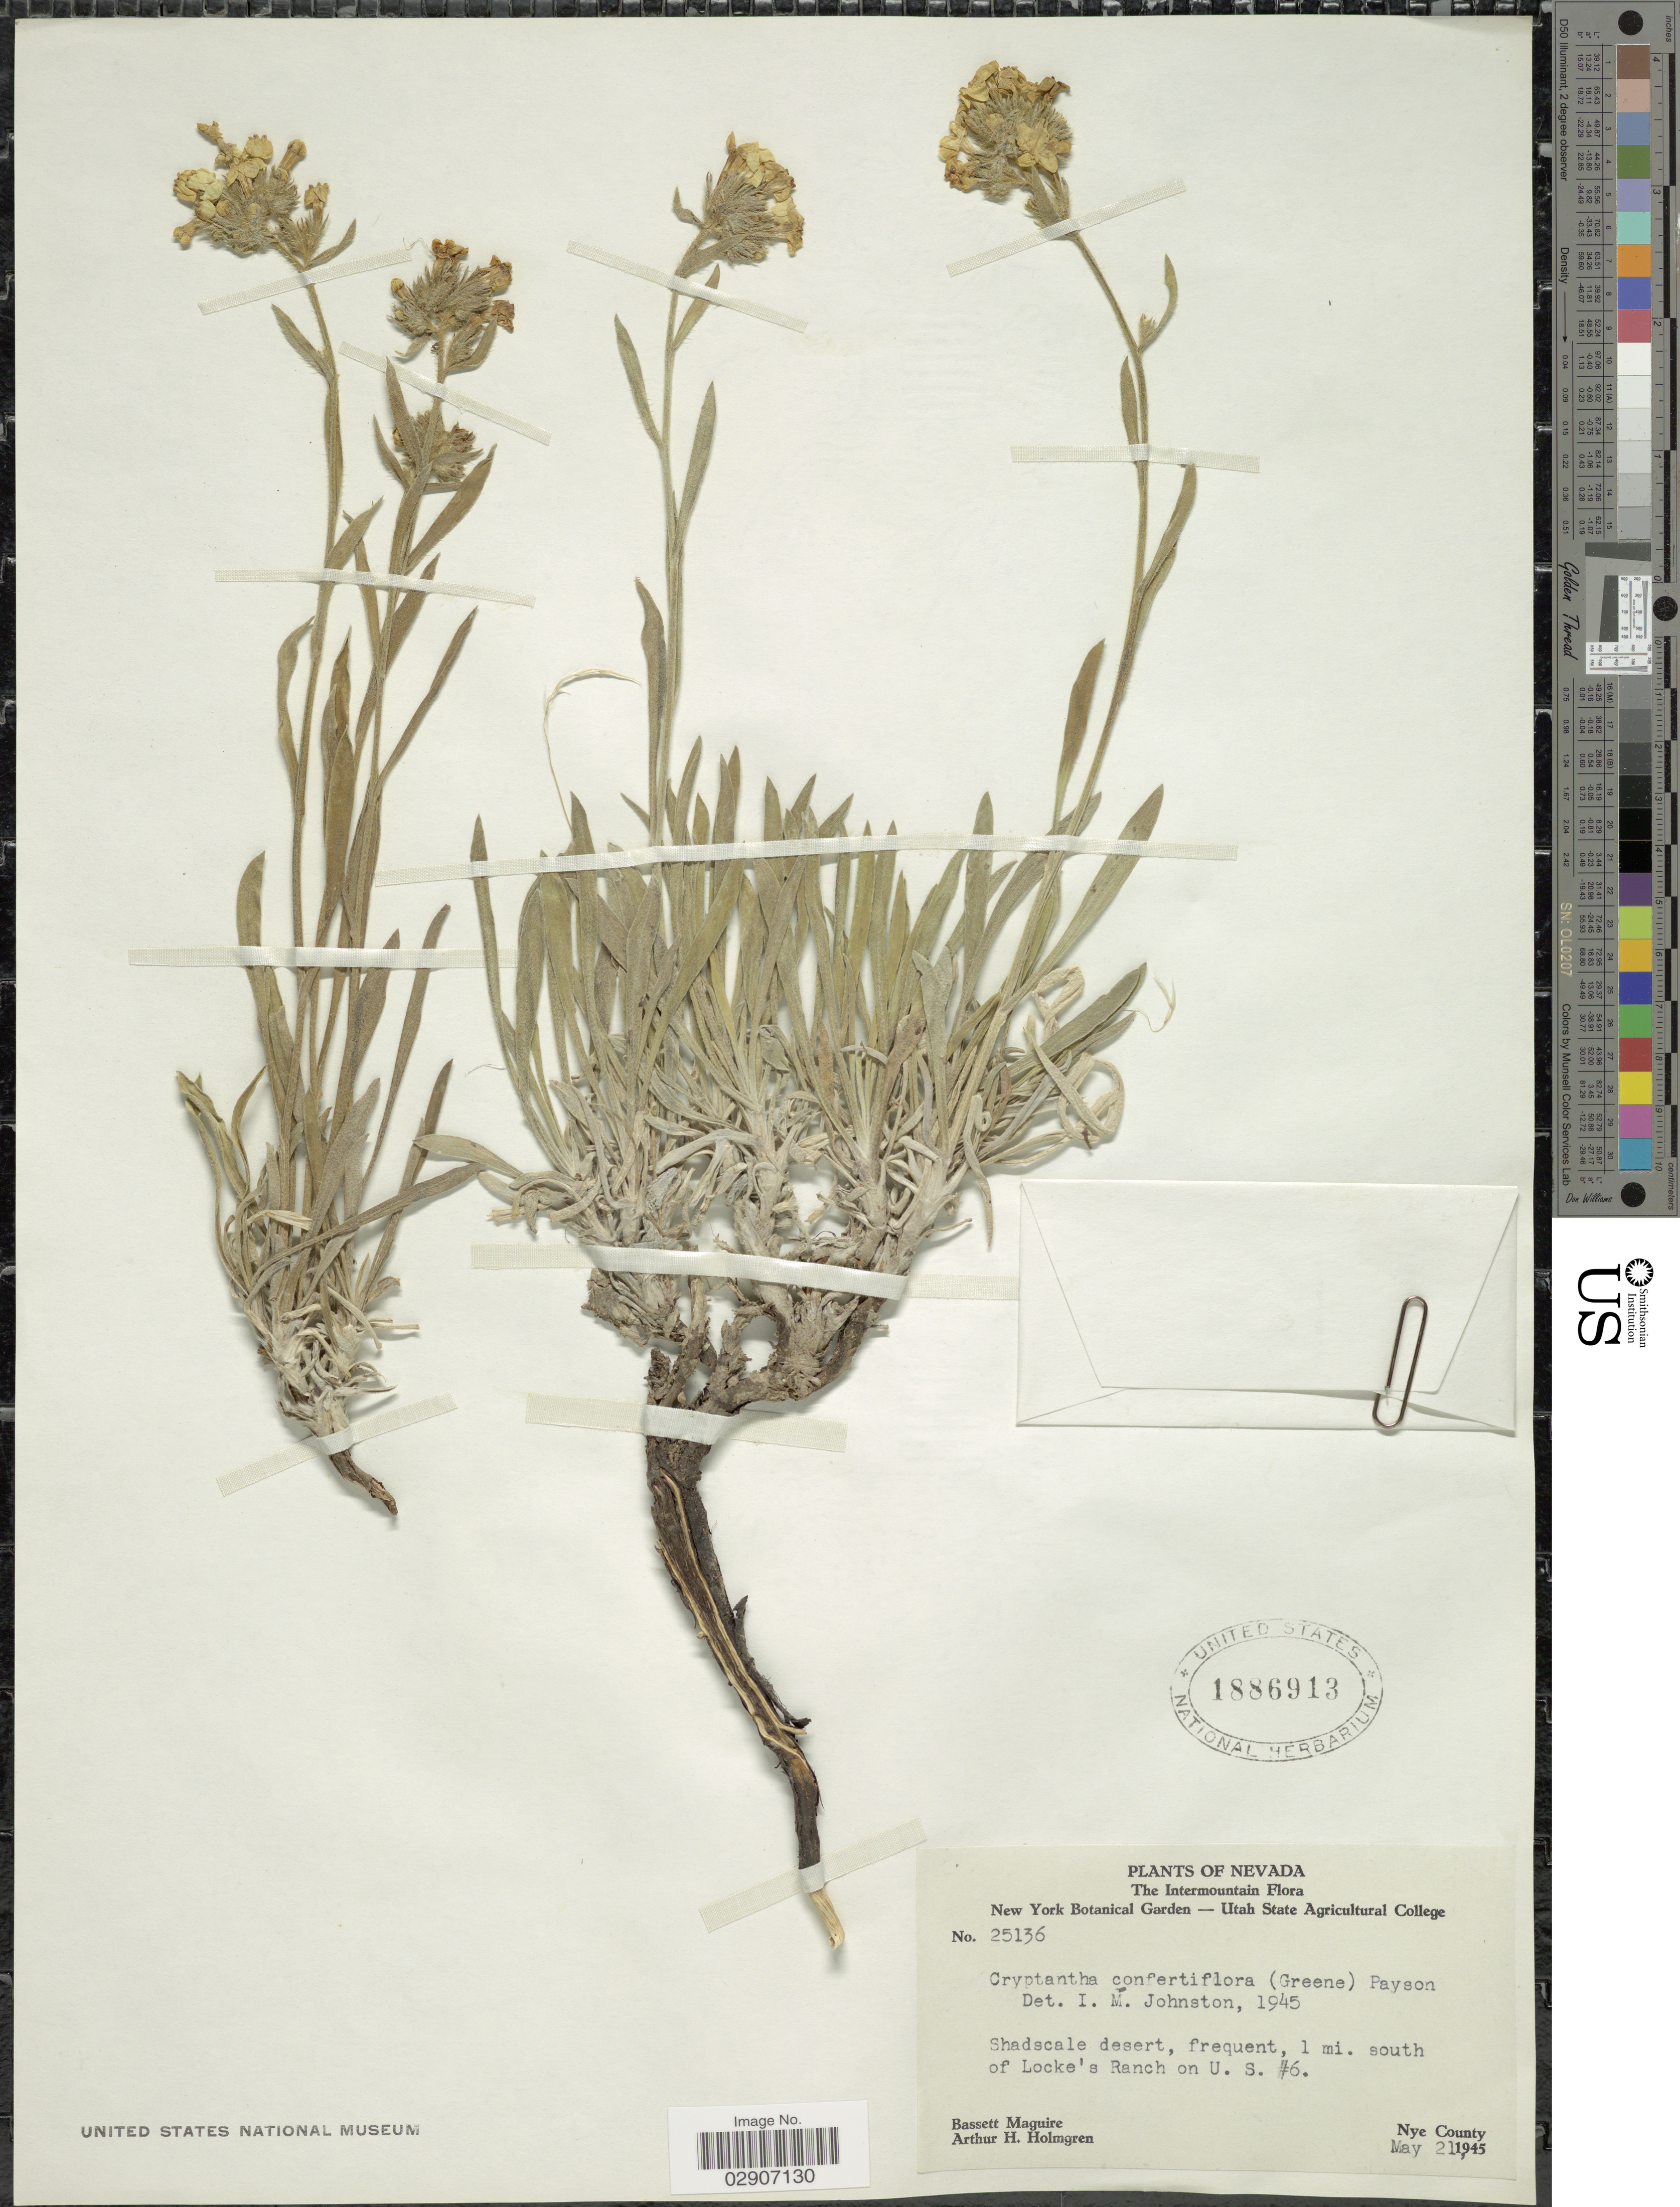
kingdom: Plantae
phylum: Tracheophyta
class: Magnoliopsida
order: Boraginales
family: Boraginaceae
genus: Cryptantha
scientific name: Cryptantha confertiflora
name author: (Greene) Payson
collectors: B. Maguire & A. H. Holmgren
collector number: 25136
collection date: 1945-05-21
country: United States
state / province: Nevada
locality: The Intermountain. Shadscale desert, frequent, 1 mi. south of Locke's Ranch on U. S. # 6. Nye County.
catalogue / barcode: US 1886913